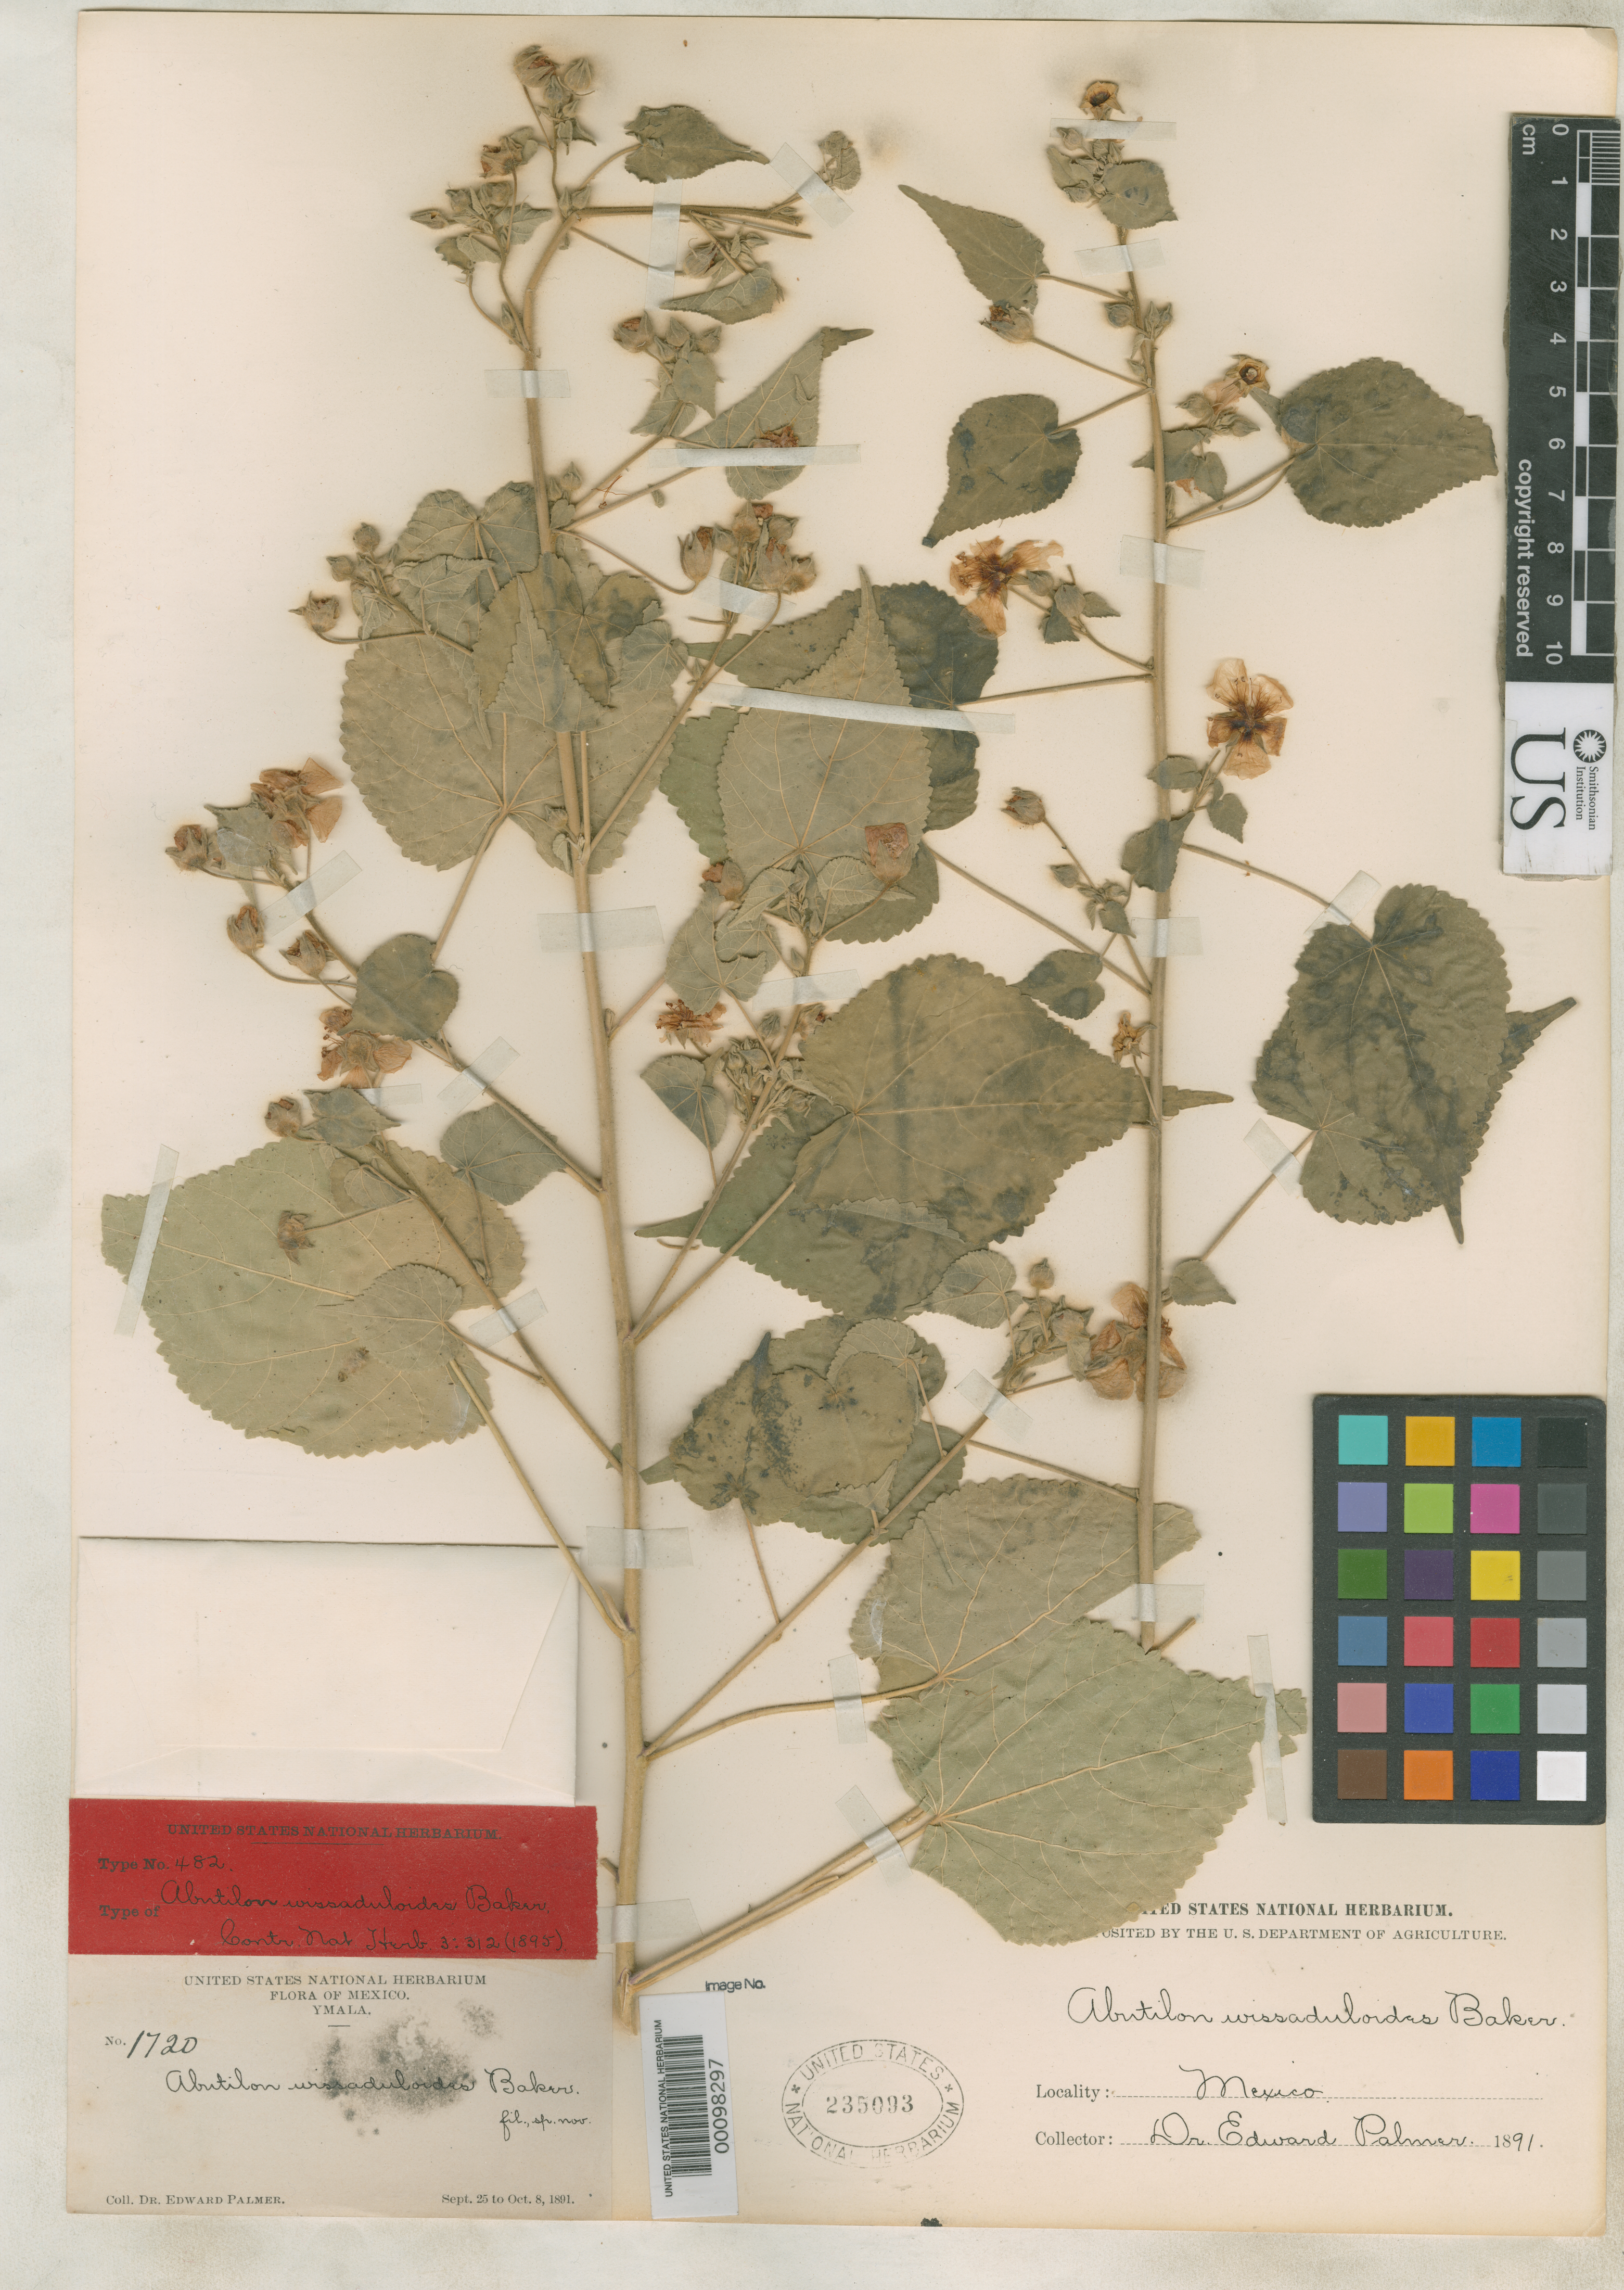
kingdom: Plantae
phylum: Tracheophyta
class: Magnoliopsida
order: Malvales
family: Malvaceae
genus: Abutilon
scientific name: Abutilon wissaduloides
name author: Baker f. in Rose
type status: Type Fragment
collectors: E. Palmer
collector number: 1720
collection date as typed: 25 Sep 1891 to 08 Oct 1891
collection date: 1891-09-25/1891-10-08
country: Mexico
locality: Ymala.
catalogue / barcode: US 235093